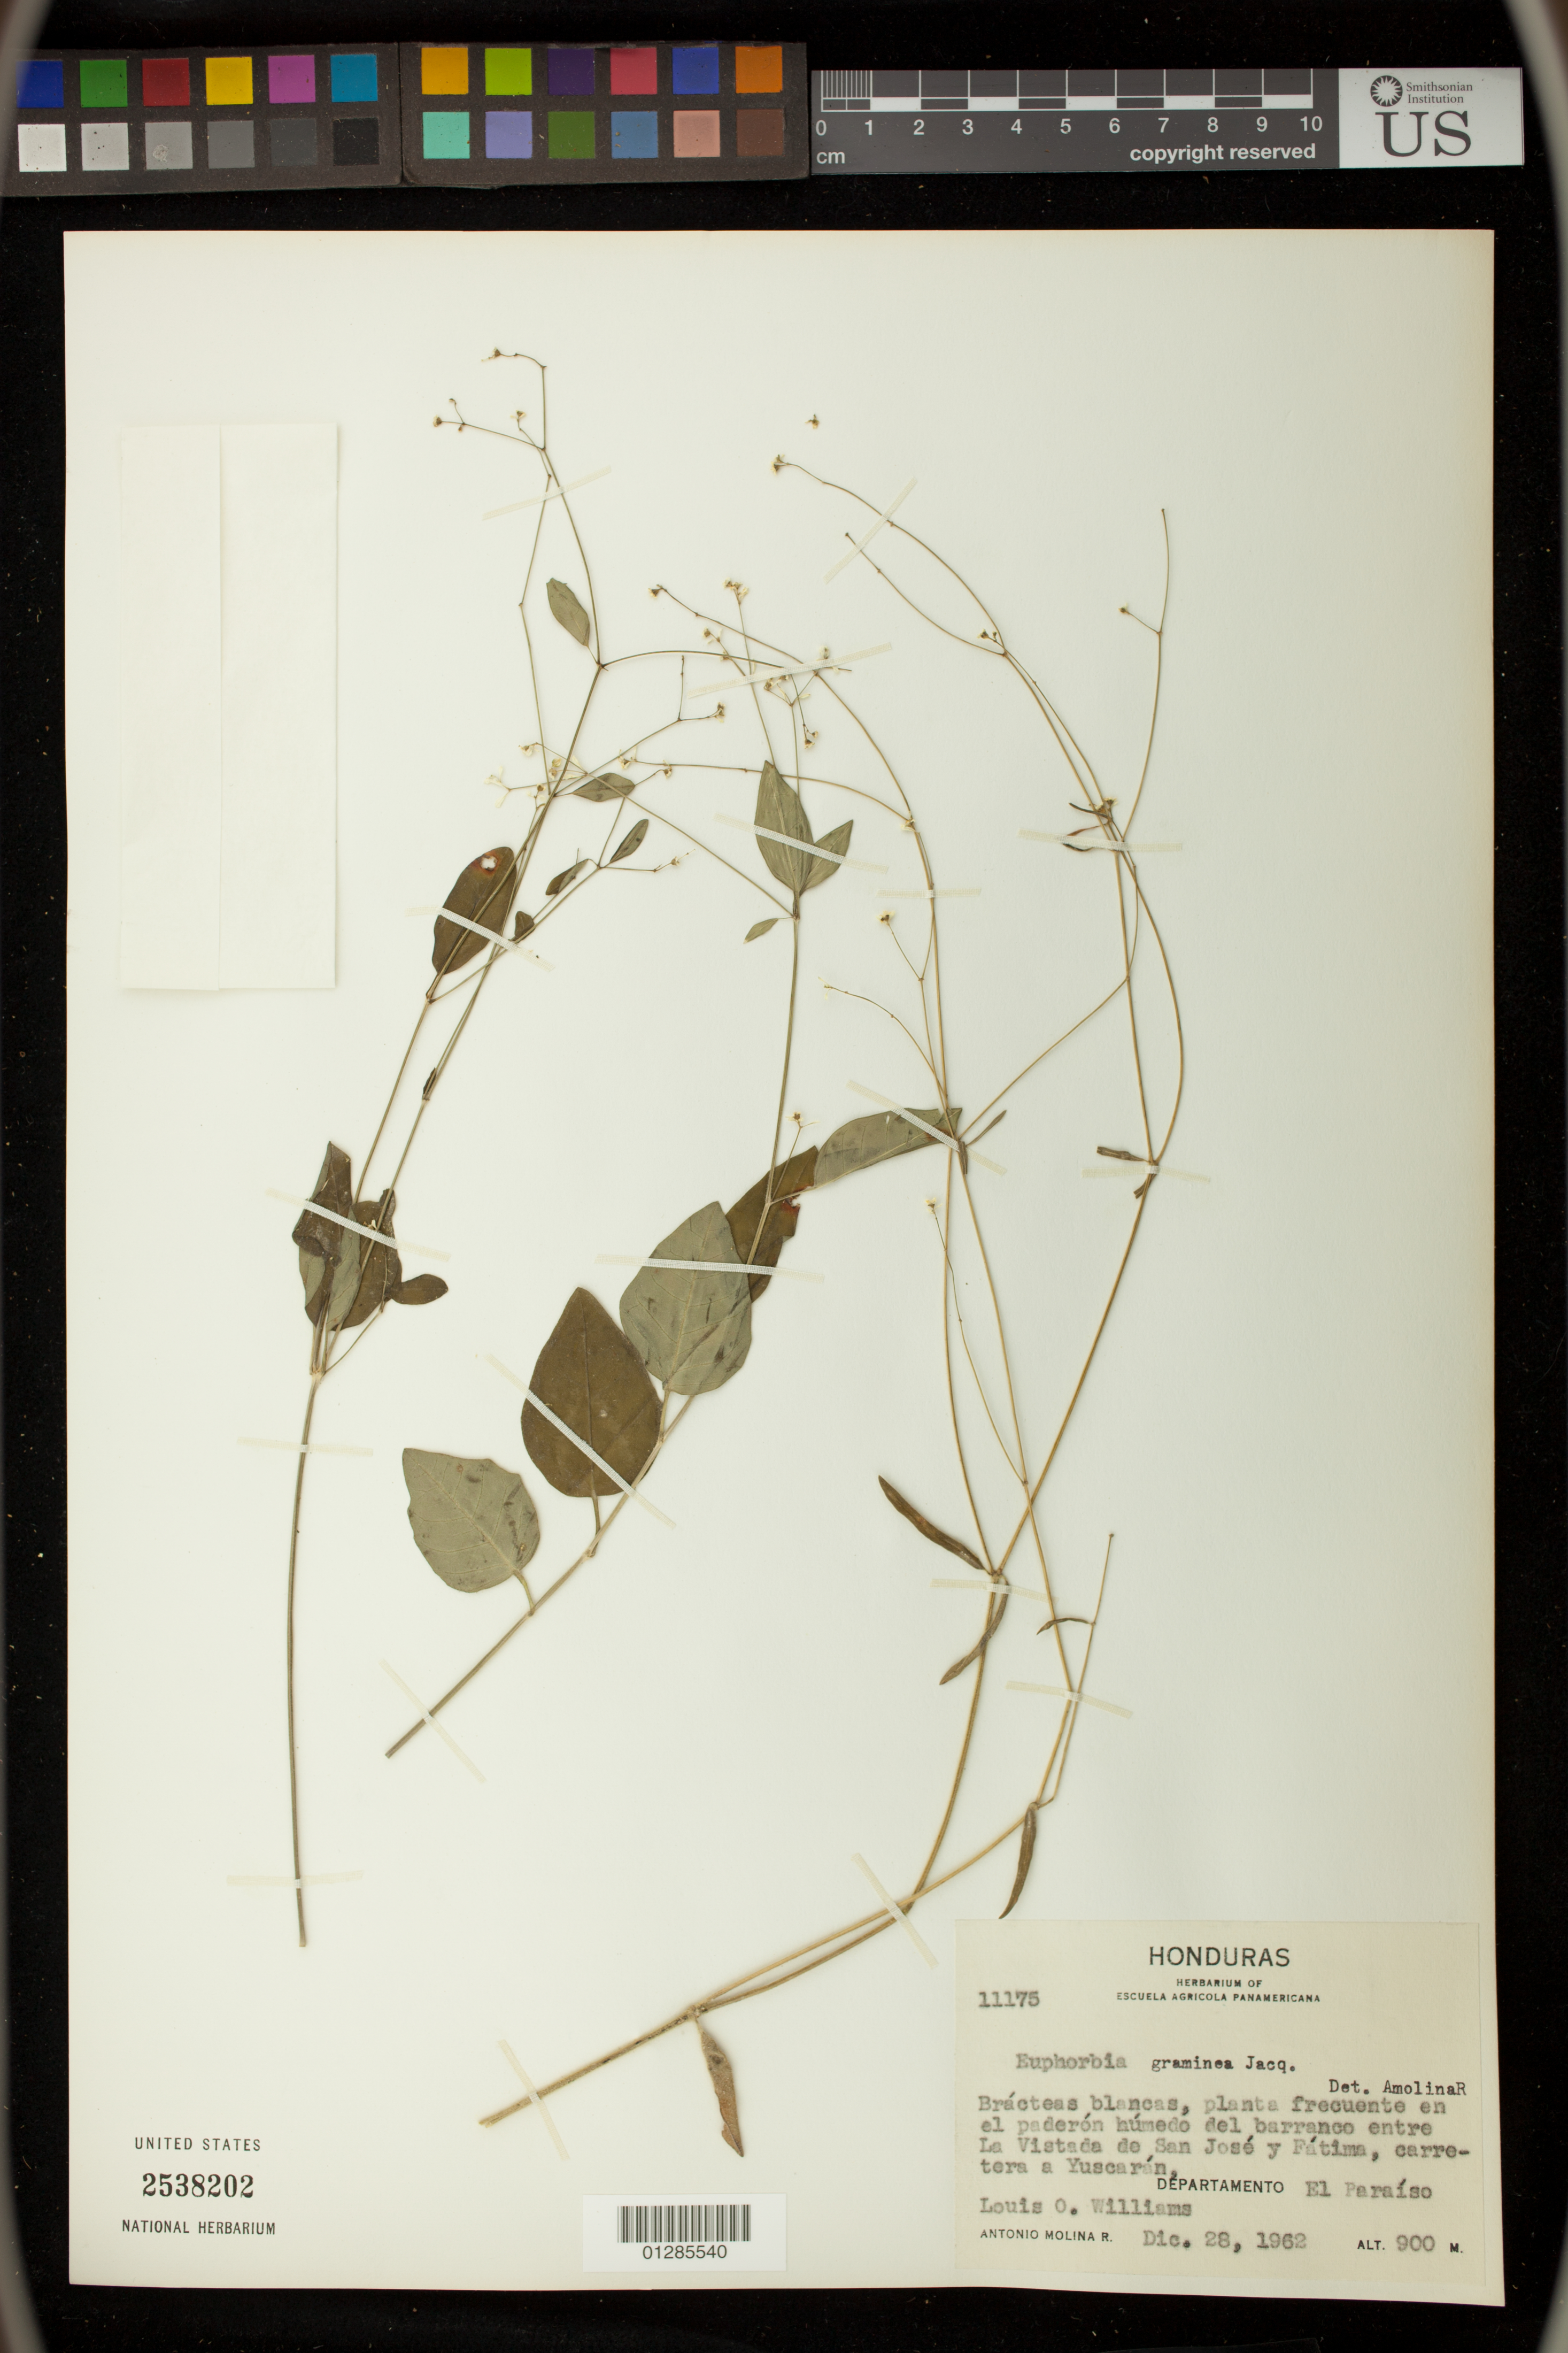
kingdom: Plantae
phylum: Tracheophyta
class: Magnoliopsida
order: Malpighiales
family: Euphorbiaceae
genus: Euphorbia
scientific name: Euphorbia graminea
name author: Jacq.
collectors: L. O. Williams & A. Molina R.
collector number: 11175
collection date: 1962-12-28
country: Honduras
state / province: El Paraíso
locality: La Vistsda de San Jose y Fatima, carretera a Yuscaran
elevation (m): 900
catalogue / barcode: US 2538202